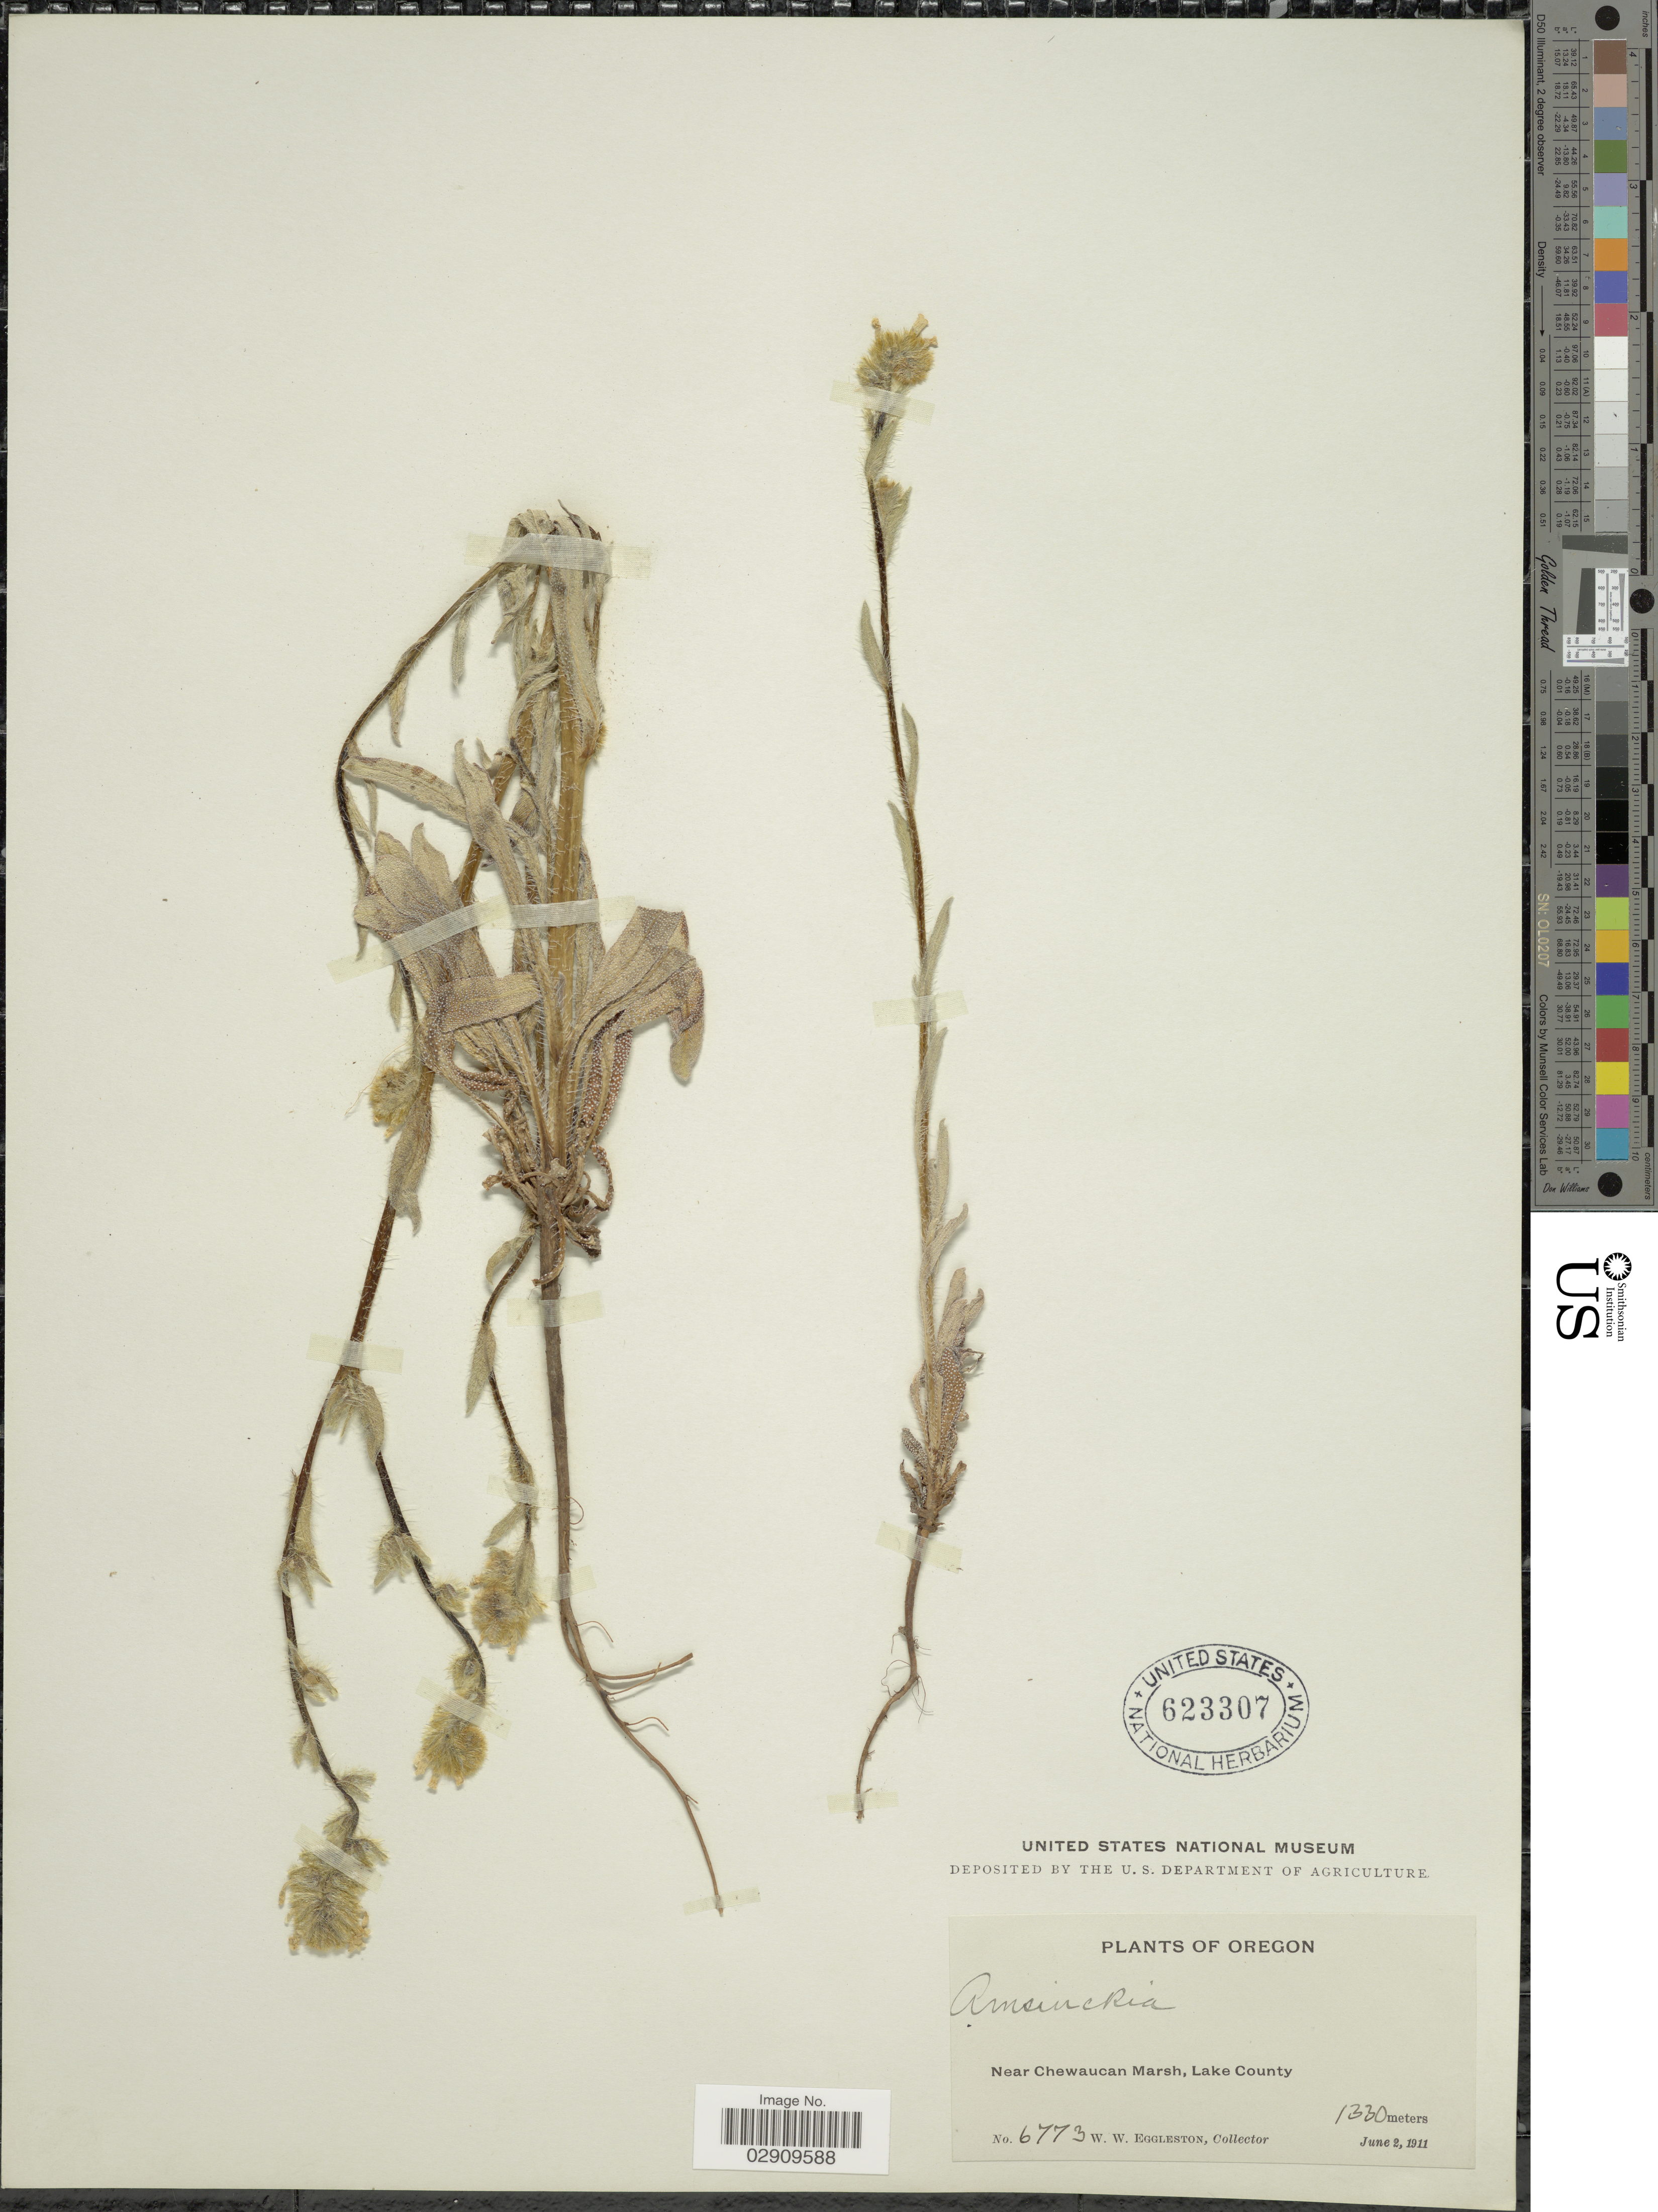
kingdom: Plantae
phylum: Tracheophyta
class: Magnoliopsida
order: Boraginales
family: Boraginaceae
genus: Amsinckia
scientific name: Amsinckia sp.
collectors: W. W. Eggleston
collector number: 6773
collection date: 1911-06-02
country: United States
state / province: Oregon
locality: Near Chewaucan Marsh, Lake County.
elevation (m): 1330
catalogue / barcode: US 623307